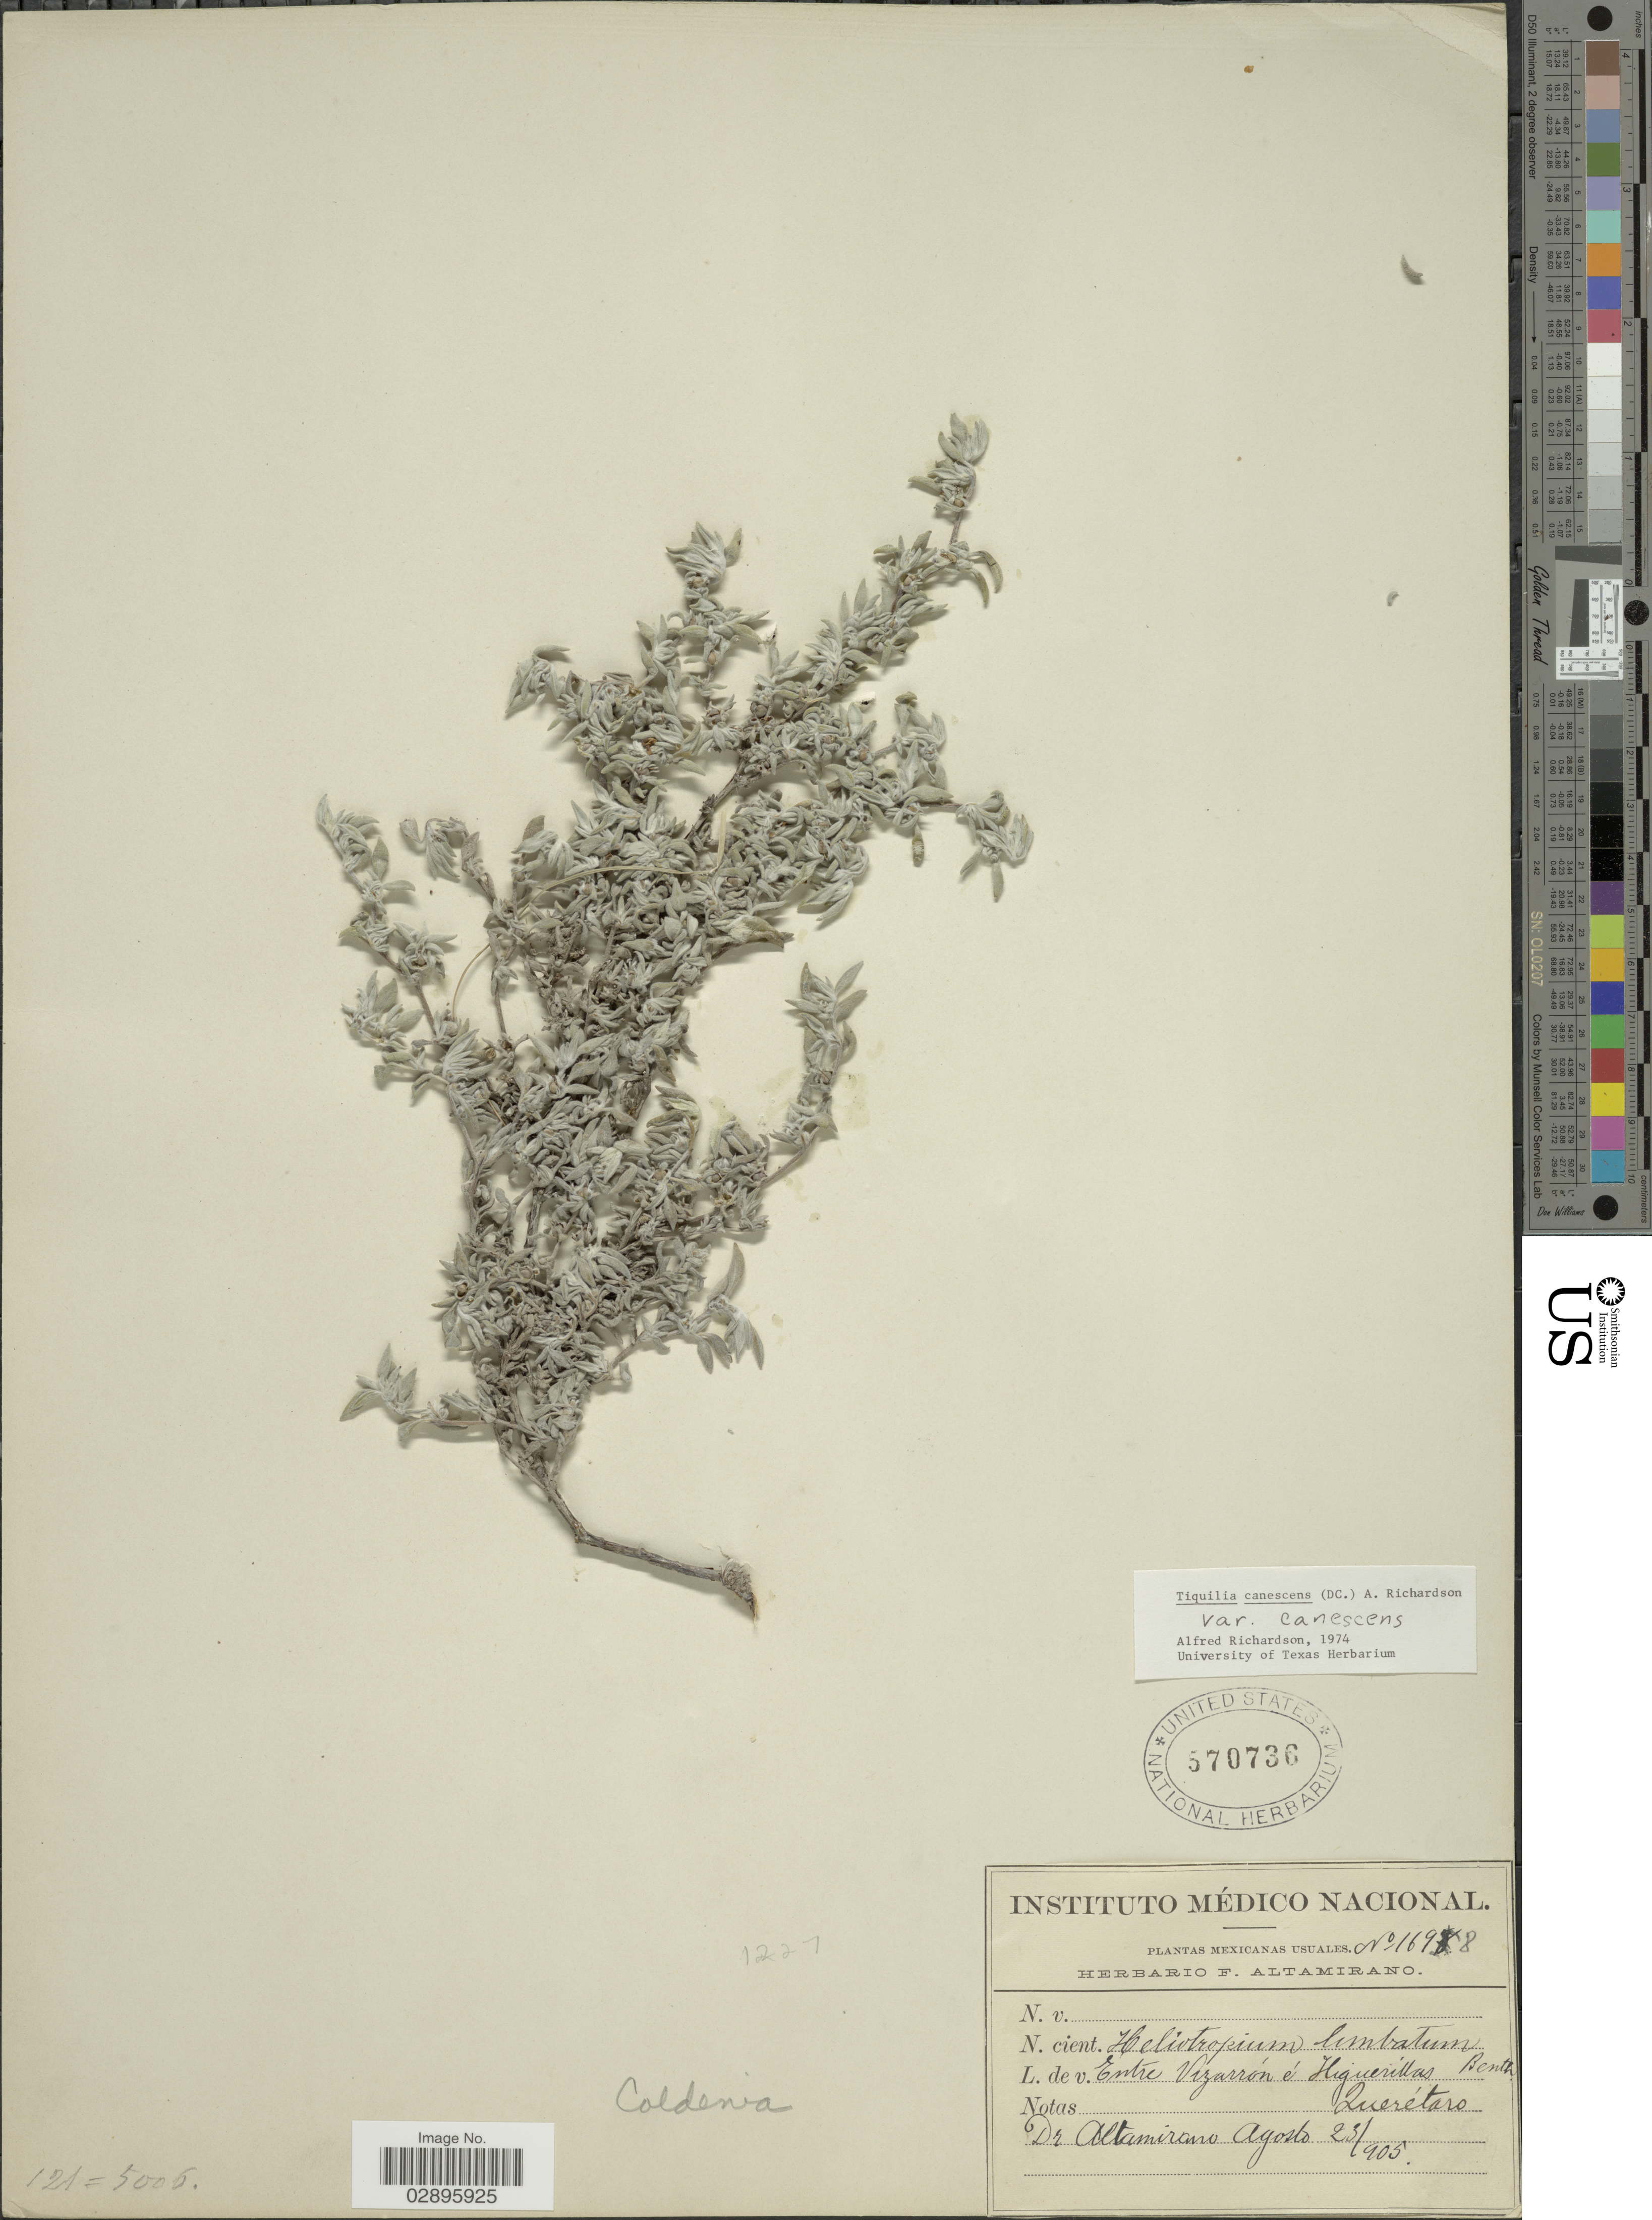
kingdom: Plantae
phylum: Tracheophyta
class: Magnoliopsida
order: Boraginales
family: Ehretiaceae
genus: Tiquilia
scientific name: Tiquilia canescens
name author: (A. DC.) A.T. Richardson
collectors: -. Altamirano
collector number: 1698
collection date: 1905-08-23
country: Mexico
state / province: Querétaro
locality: Entre Vizarrón é Higuerillas.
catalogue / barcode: US 570736